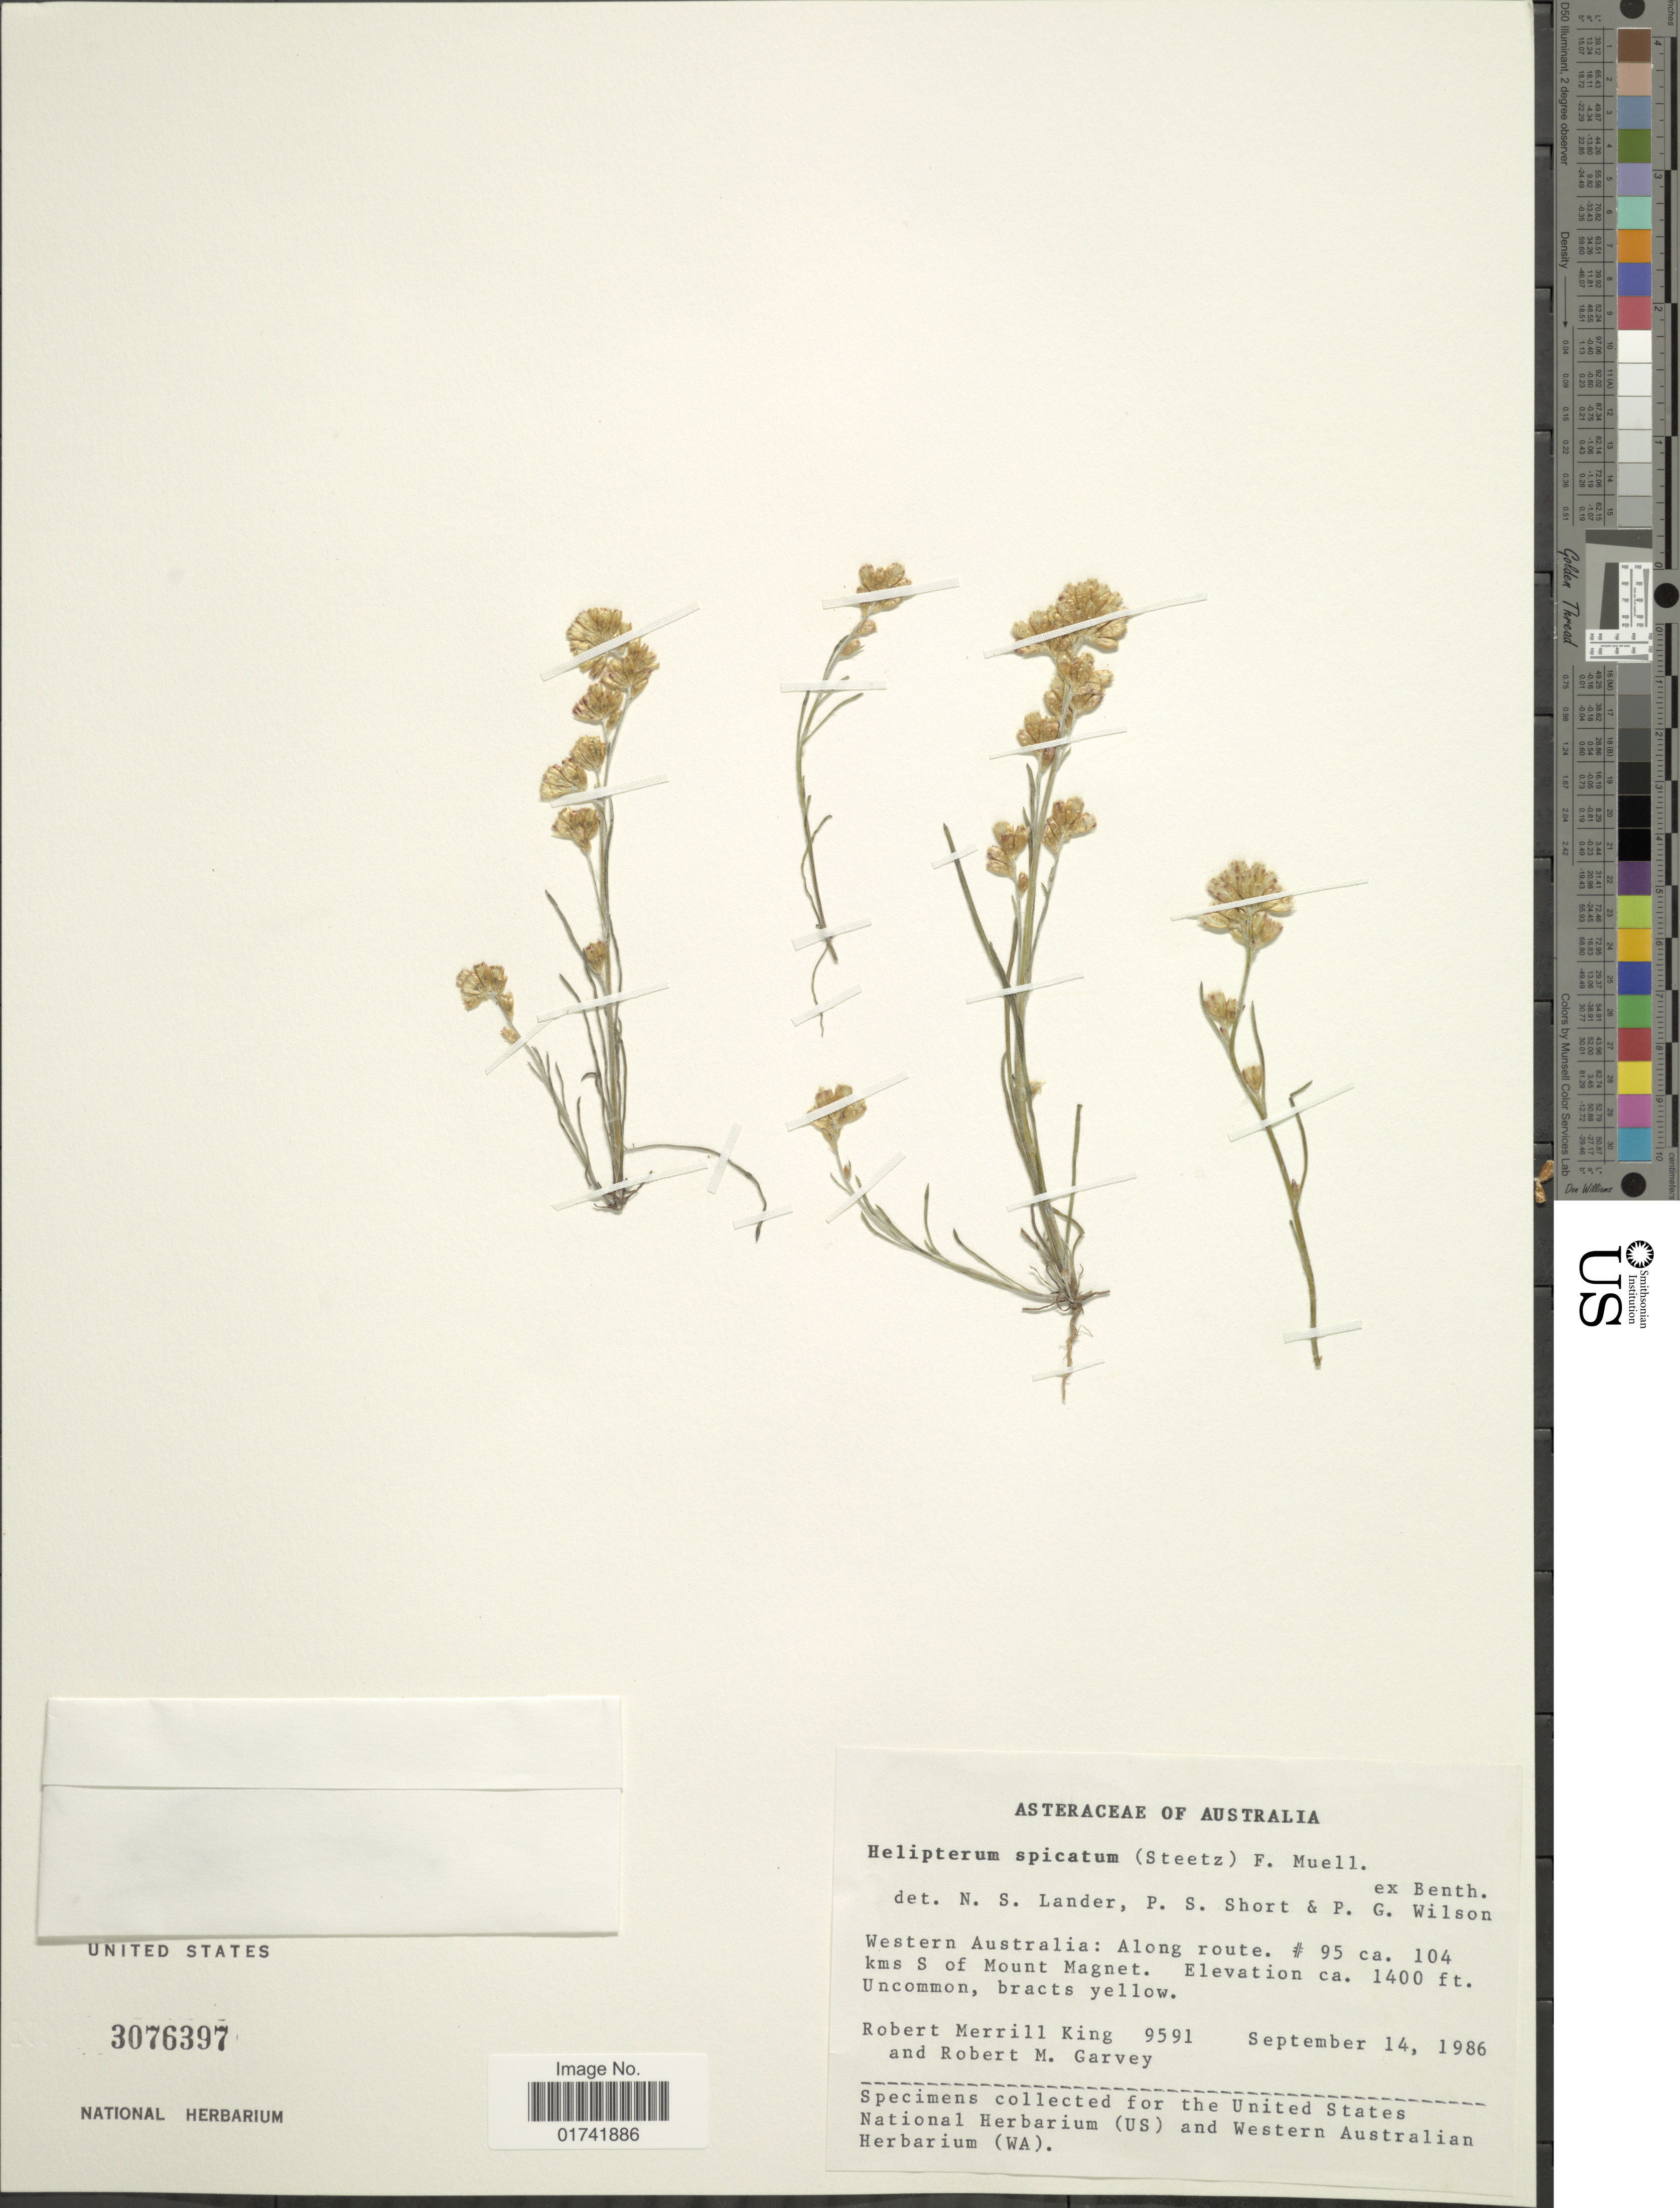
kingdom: Plantae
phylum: Tracheophyta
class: Magnoliopsida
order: Asterales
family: Asteraceae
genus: Rhodanthe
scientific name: Rhodanthe spicata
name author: (Steetz) Paul G. Wilson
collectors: R. M. King & R. Garvey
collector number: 9591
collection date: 1986-09-14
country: Australia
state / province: Western Australia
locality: Along route #95 ca. 104 kms S of Mount Magnet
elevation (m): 427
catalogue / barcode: US 3076397